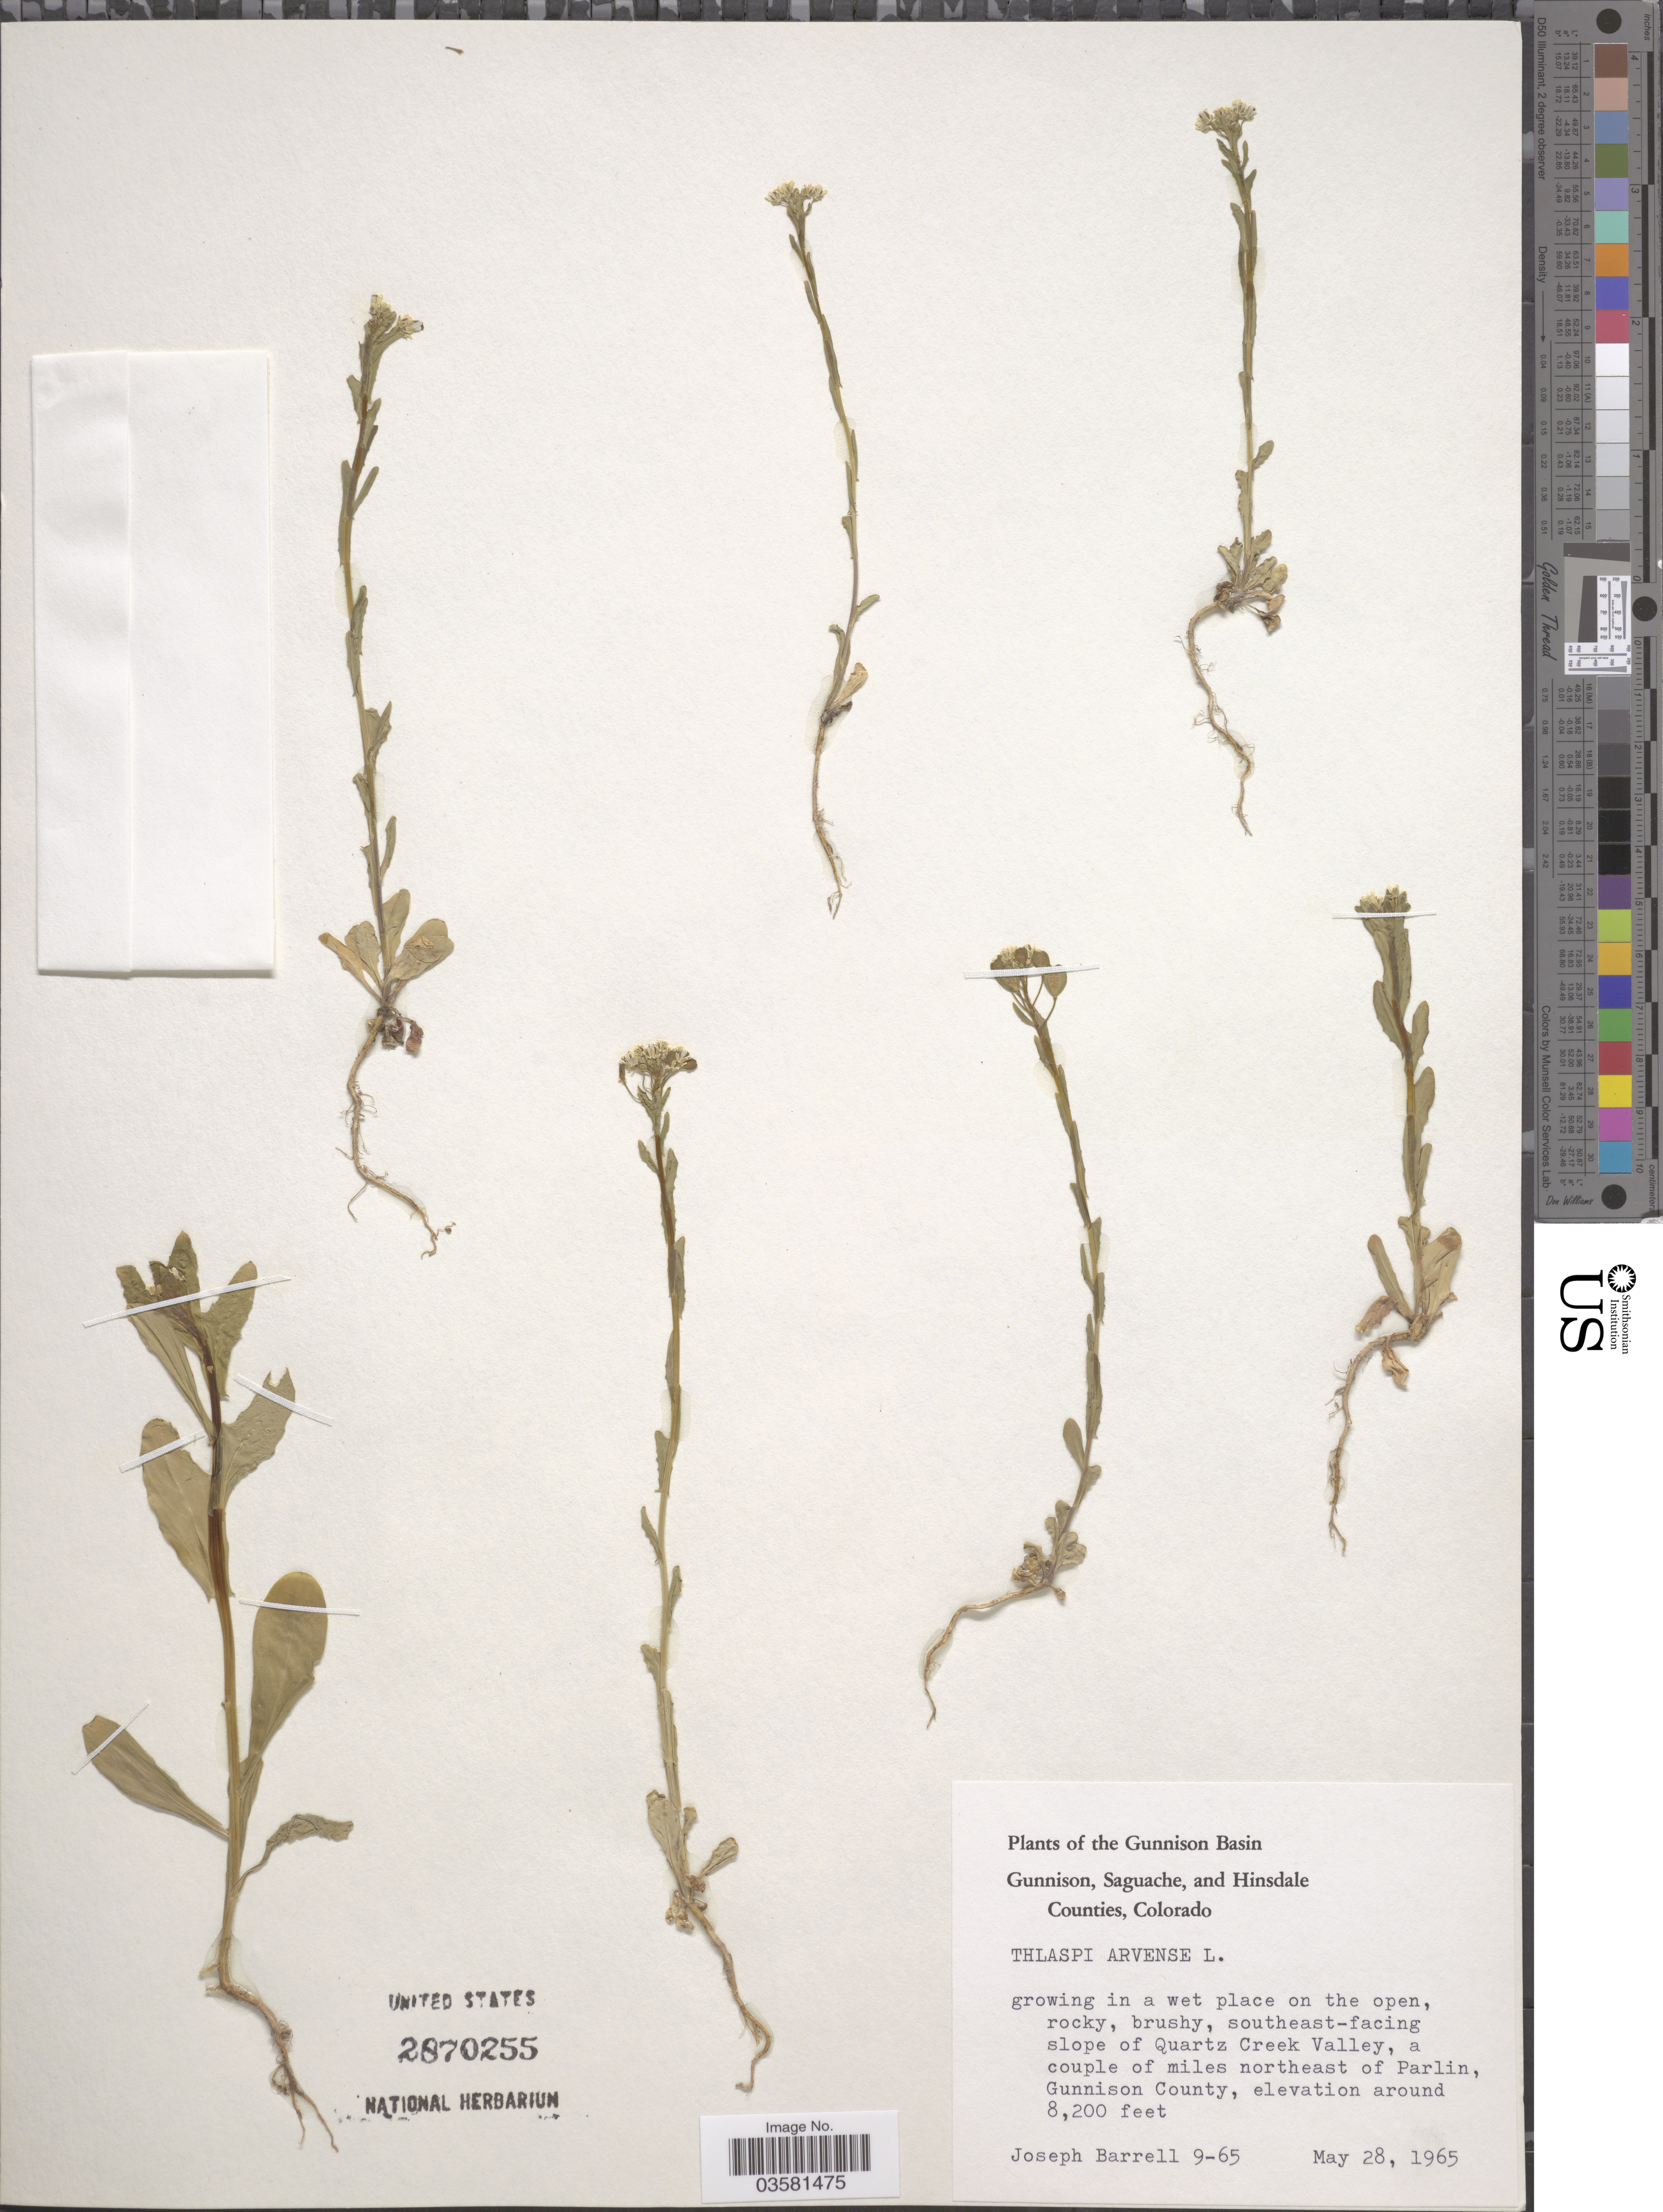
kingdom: Plantae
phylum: Tracheophyta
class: Magnoliopsida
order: Brassicales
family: Brassicaceae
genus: Thlaspi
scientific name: Thlaspi arvense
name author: L.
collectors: J. Barrell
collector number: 9-65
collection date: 1965-05-28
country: United States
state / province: Colorado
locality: The Gunnison Basin. Southeast-facing slope of Quartz Creek Valley, a couple of miles northeast of Parlin, Gunnison County.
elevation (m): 2499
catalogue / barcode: US 2870255